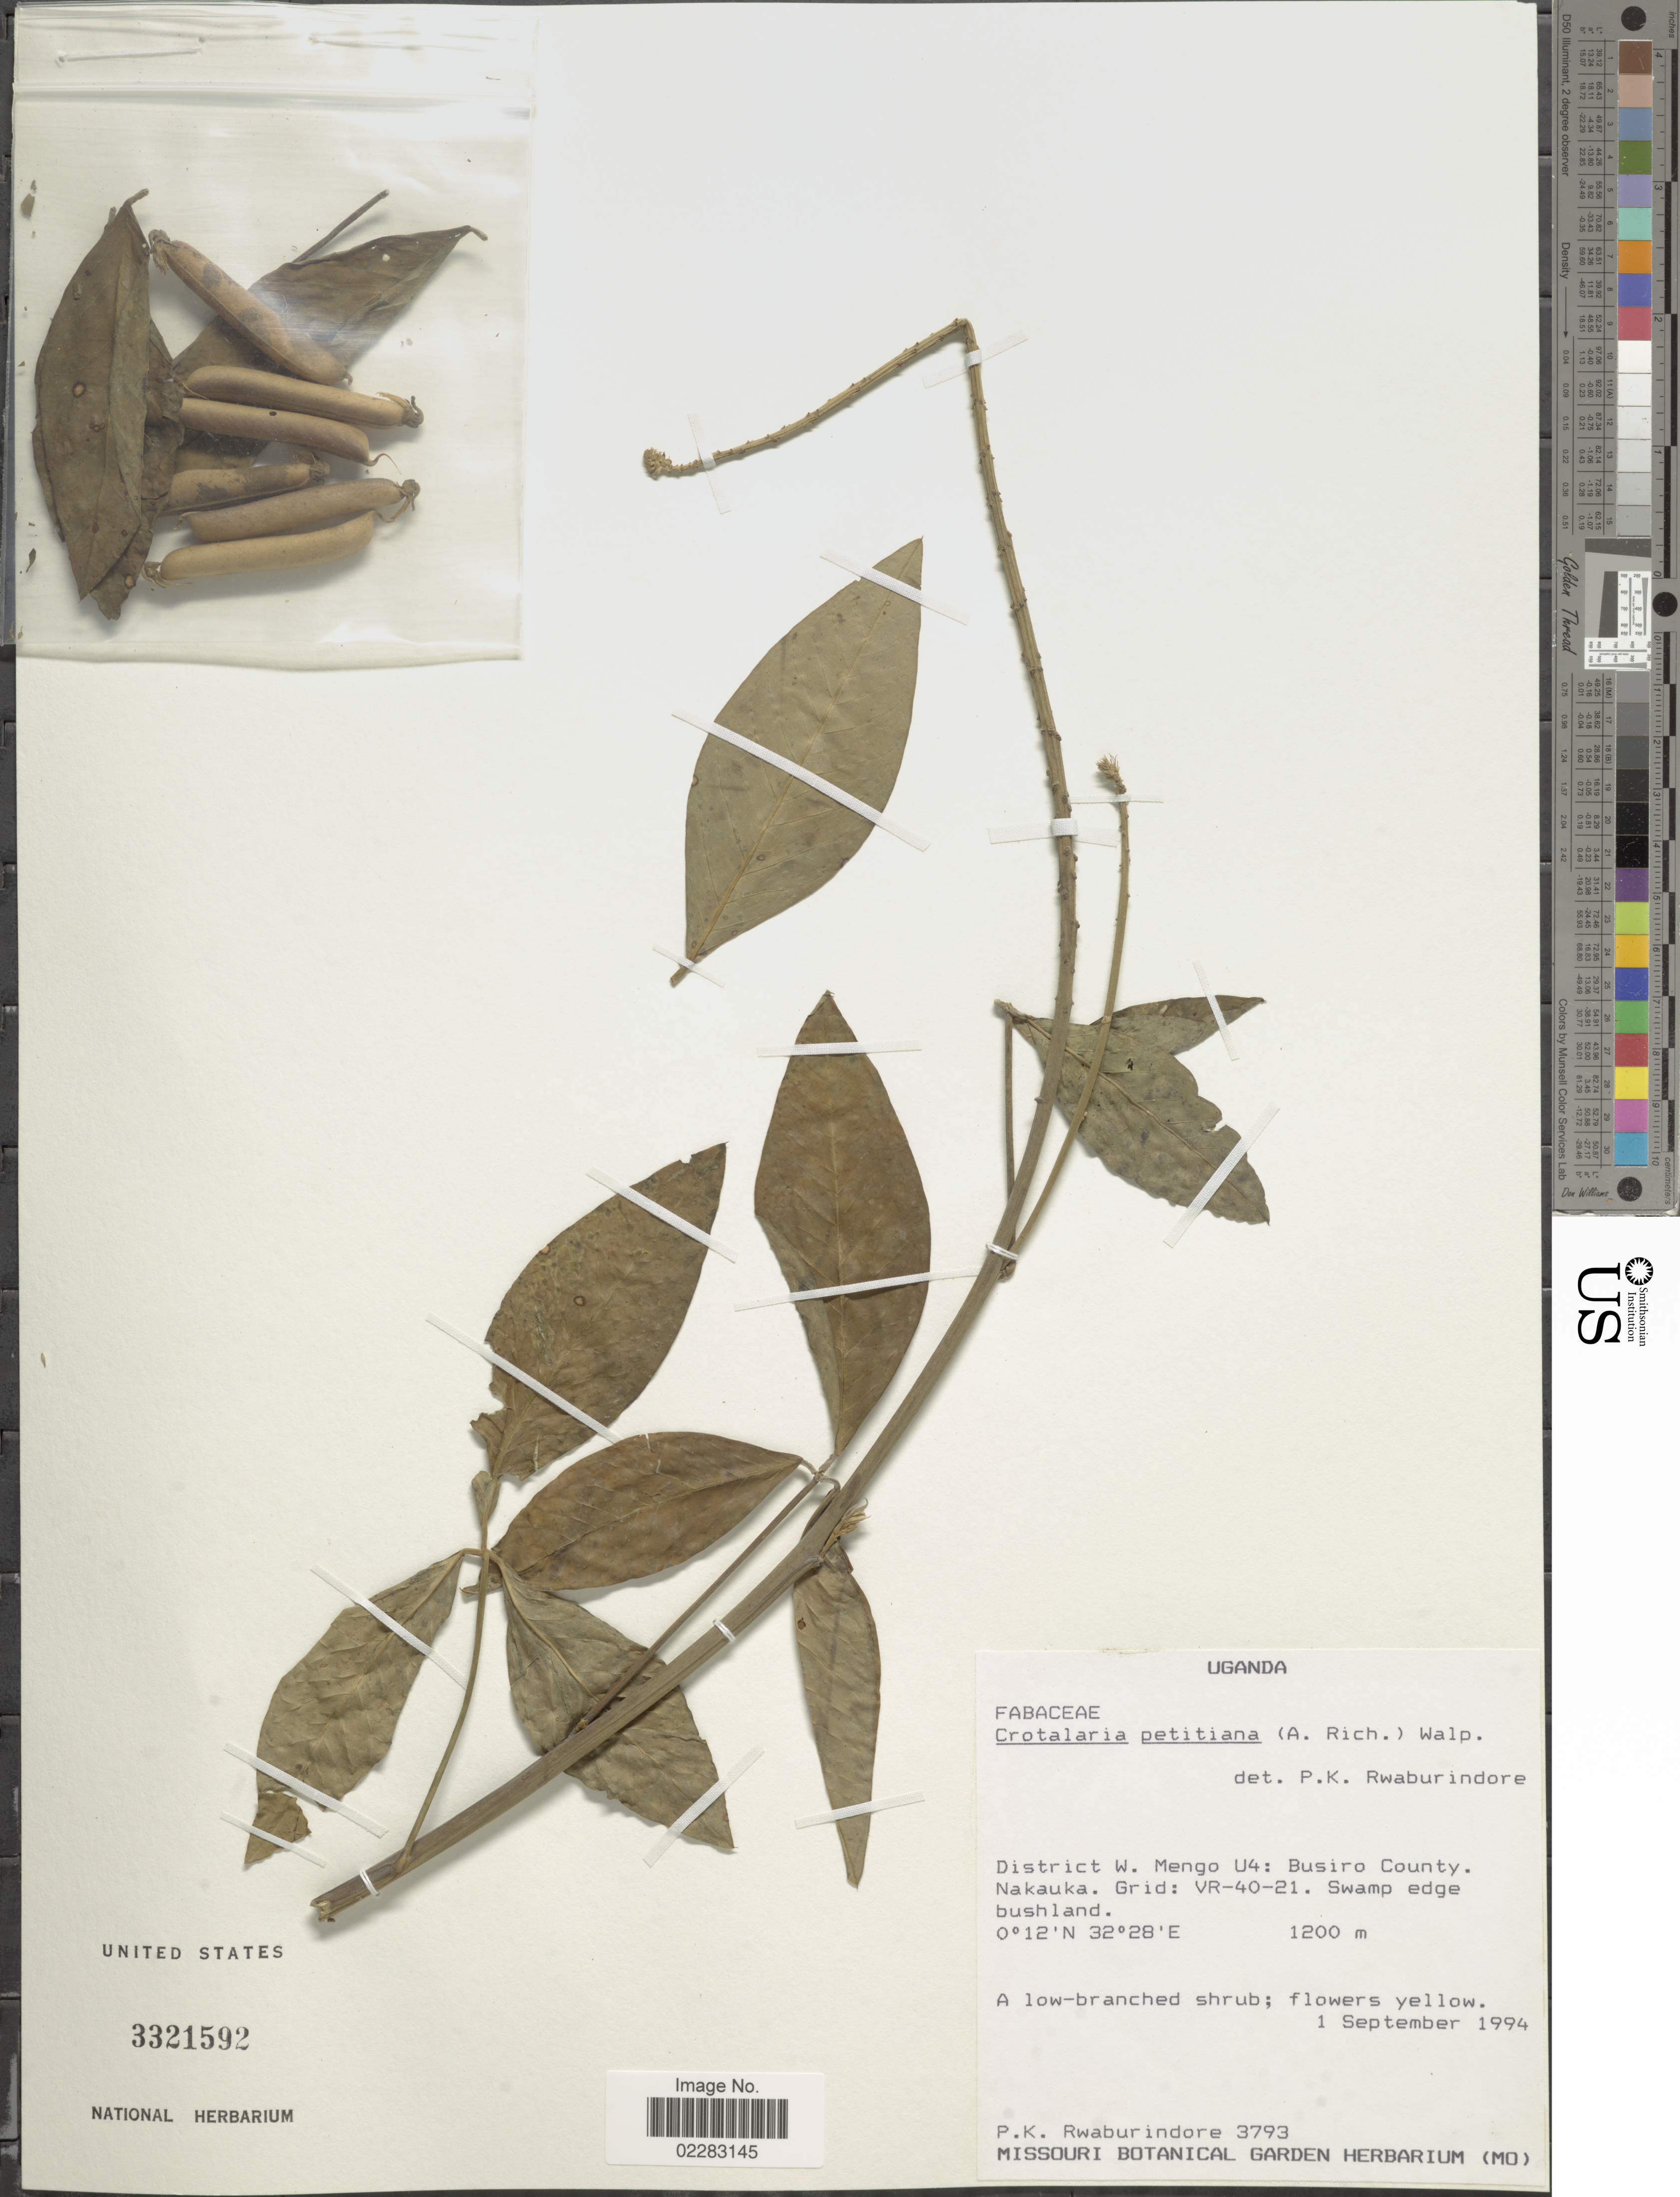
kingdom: Plantae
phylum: Tracheophyta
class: Magnoliopsida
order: Fabales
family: Fabaceae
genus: Crotalaria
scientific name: Crotalaria petitiana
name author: (A. Rich.) Walp.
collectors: P. Rwaburindore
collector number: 3793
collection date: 1994-09-01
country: Uganda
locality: District W. Mengo U4: Busiro County, Nakauka.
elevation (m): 1200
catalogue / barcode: US 3321592